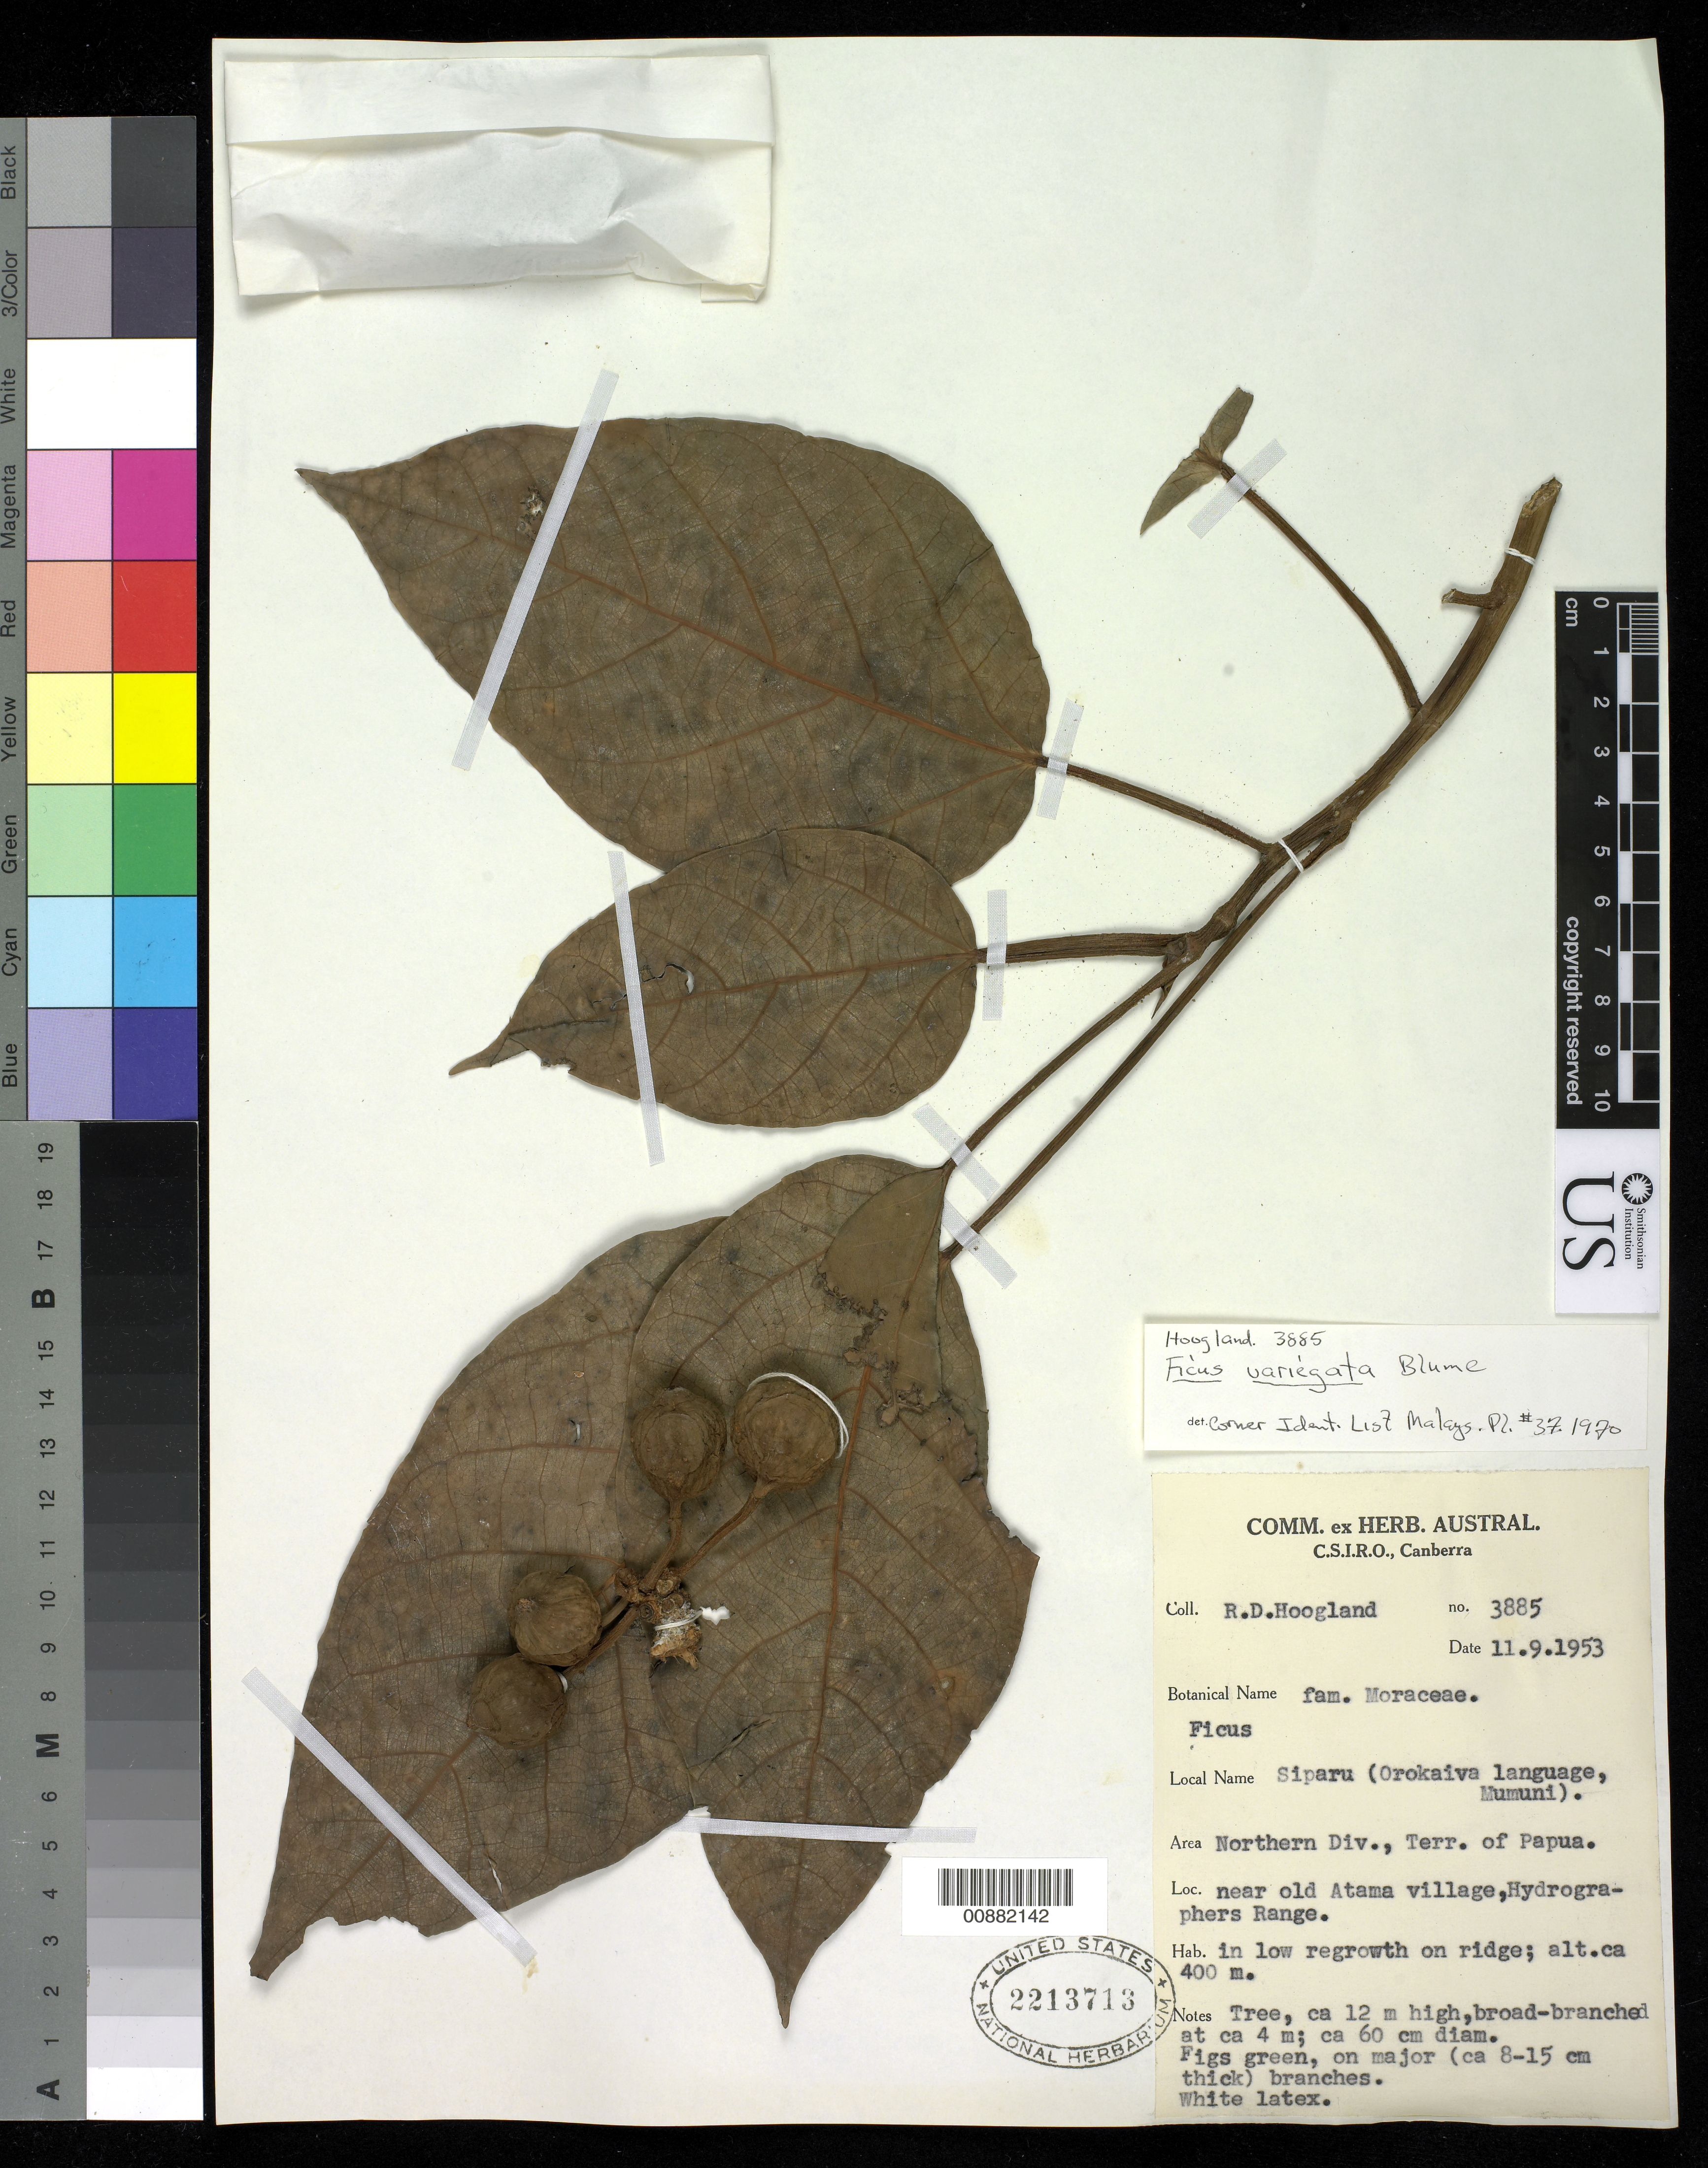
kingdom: Plantae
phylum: Tracheophyta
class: Magnoliopsida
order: Rosales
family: Moraceae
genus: Ficus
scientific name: Ficus variegata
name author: Blume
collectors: R. D. Hoogland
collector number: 3885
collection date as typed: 11 Sep 1953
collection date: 1953-09-11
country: Papua New Guinea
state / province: Northern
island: New Guinea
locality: near old Atama village, Hydrographers Range.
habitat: in low regrowth on ridge.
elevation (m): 400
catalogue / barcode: US 2213713